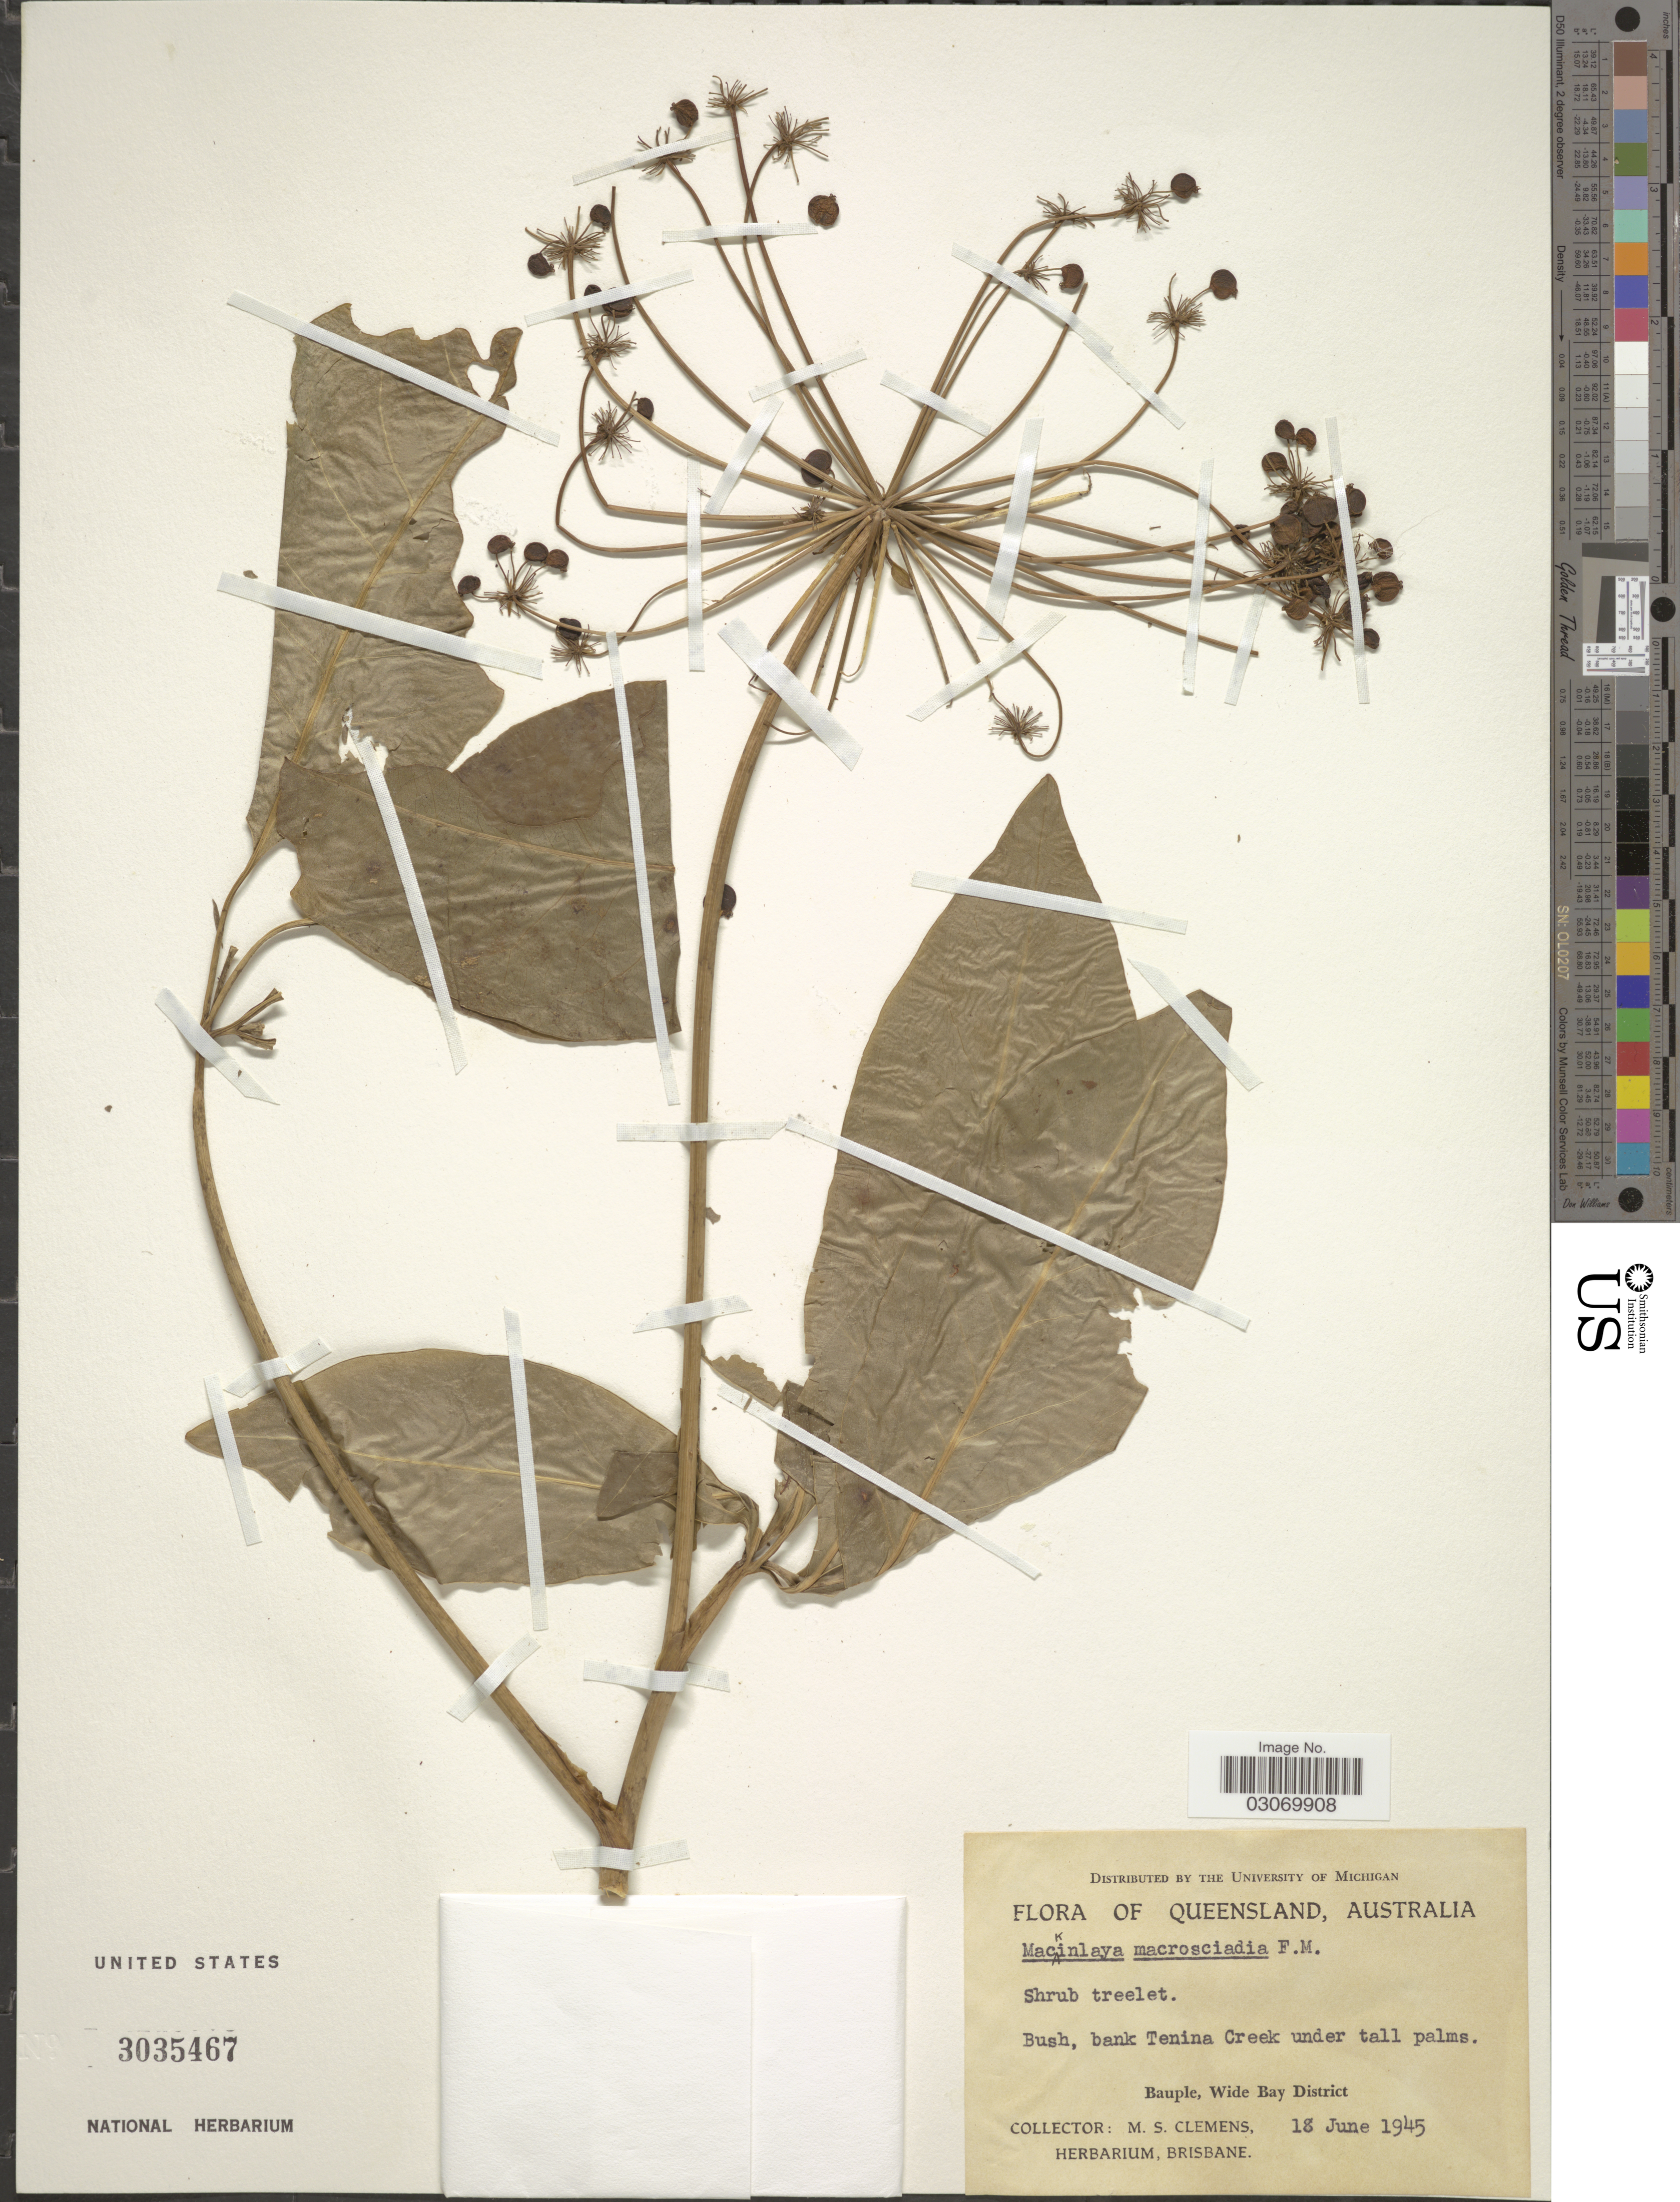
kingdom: Plantae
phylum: Tracheophyta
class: Magnoliopsida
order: Apiales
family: Apiaceae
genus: Mackinlaya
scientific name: Mackinlaya macrosciadea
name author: (F. Muell.) F. Muell.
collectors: M. S. Clemens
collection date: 1945-06-18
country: Australia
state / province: Queensland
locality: Bus, bank Tenina Creek under tall palms, Bauple, Wide Bay District.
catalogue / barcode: US 3035467